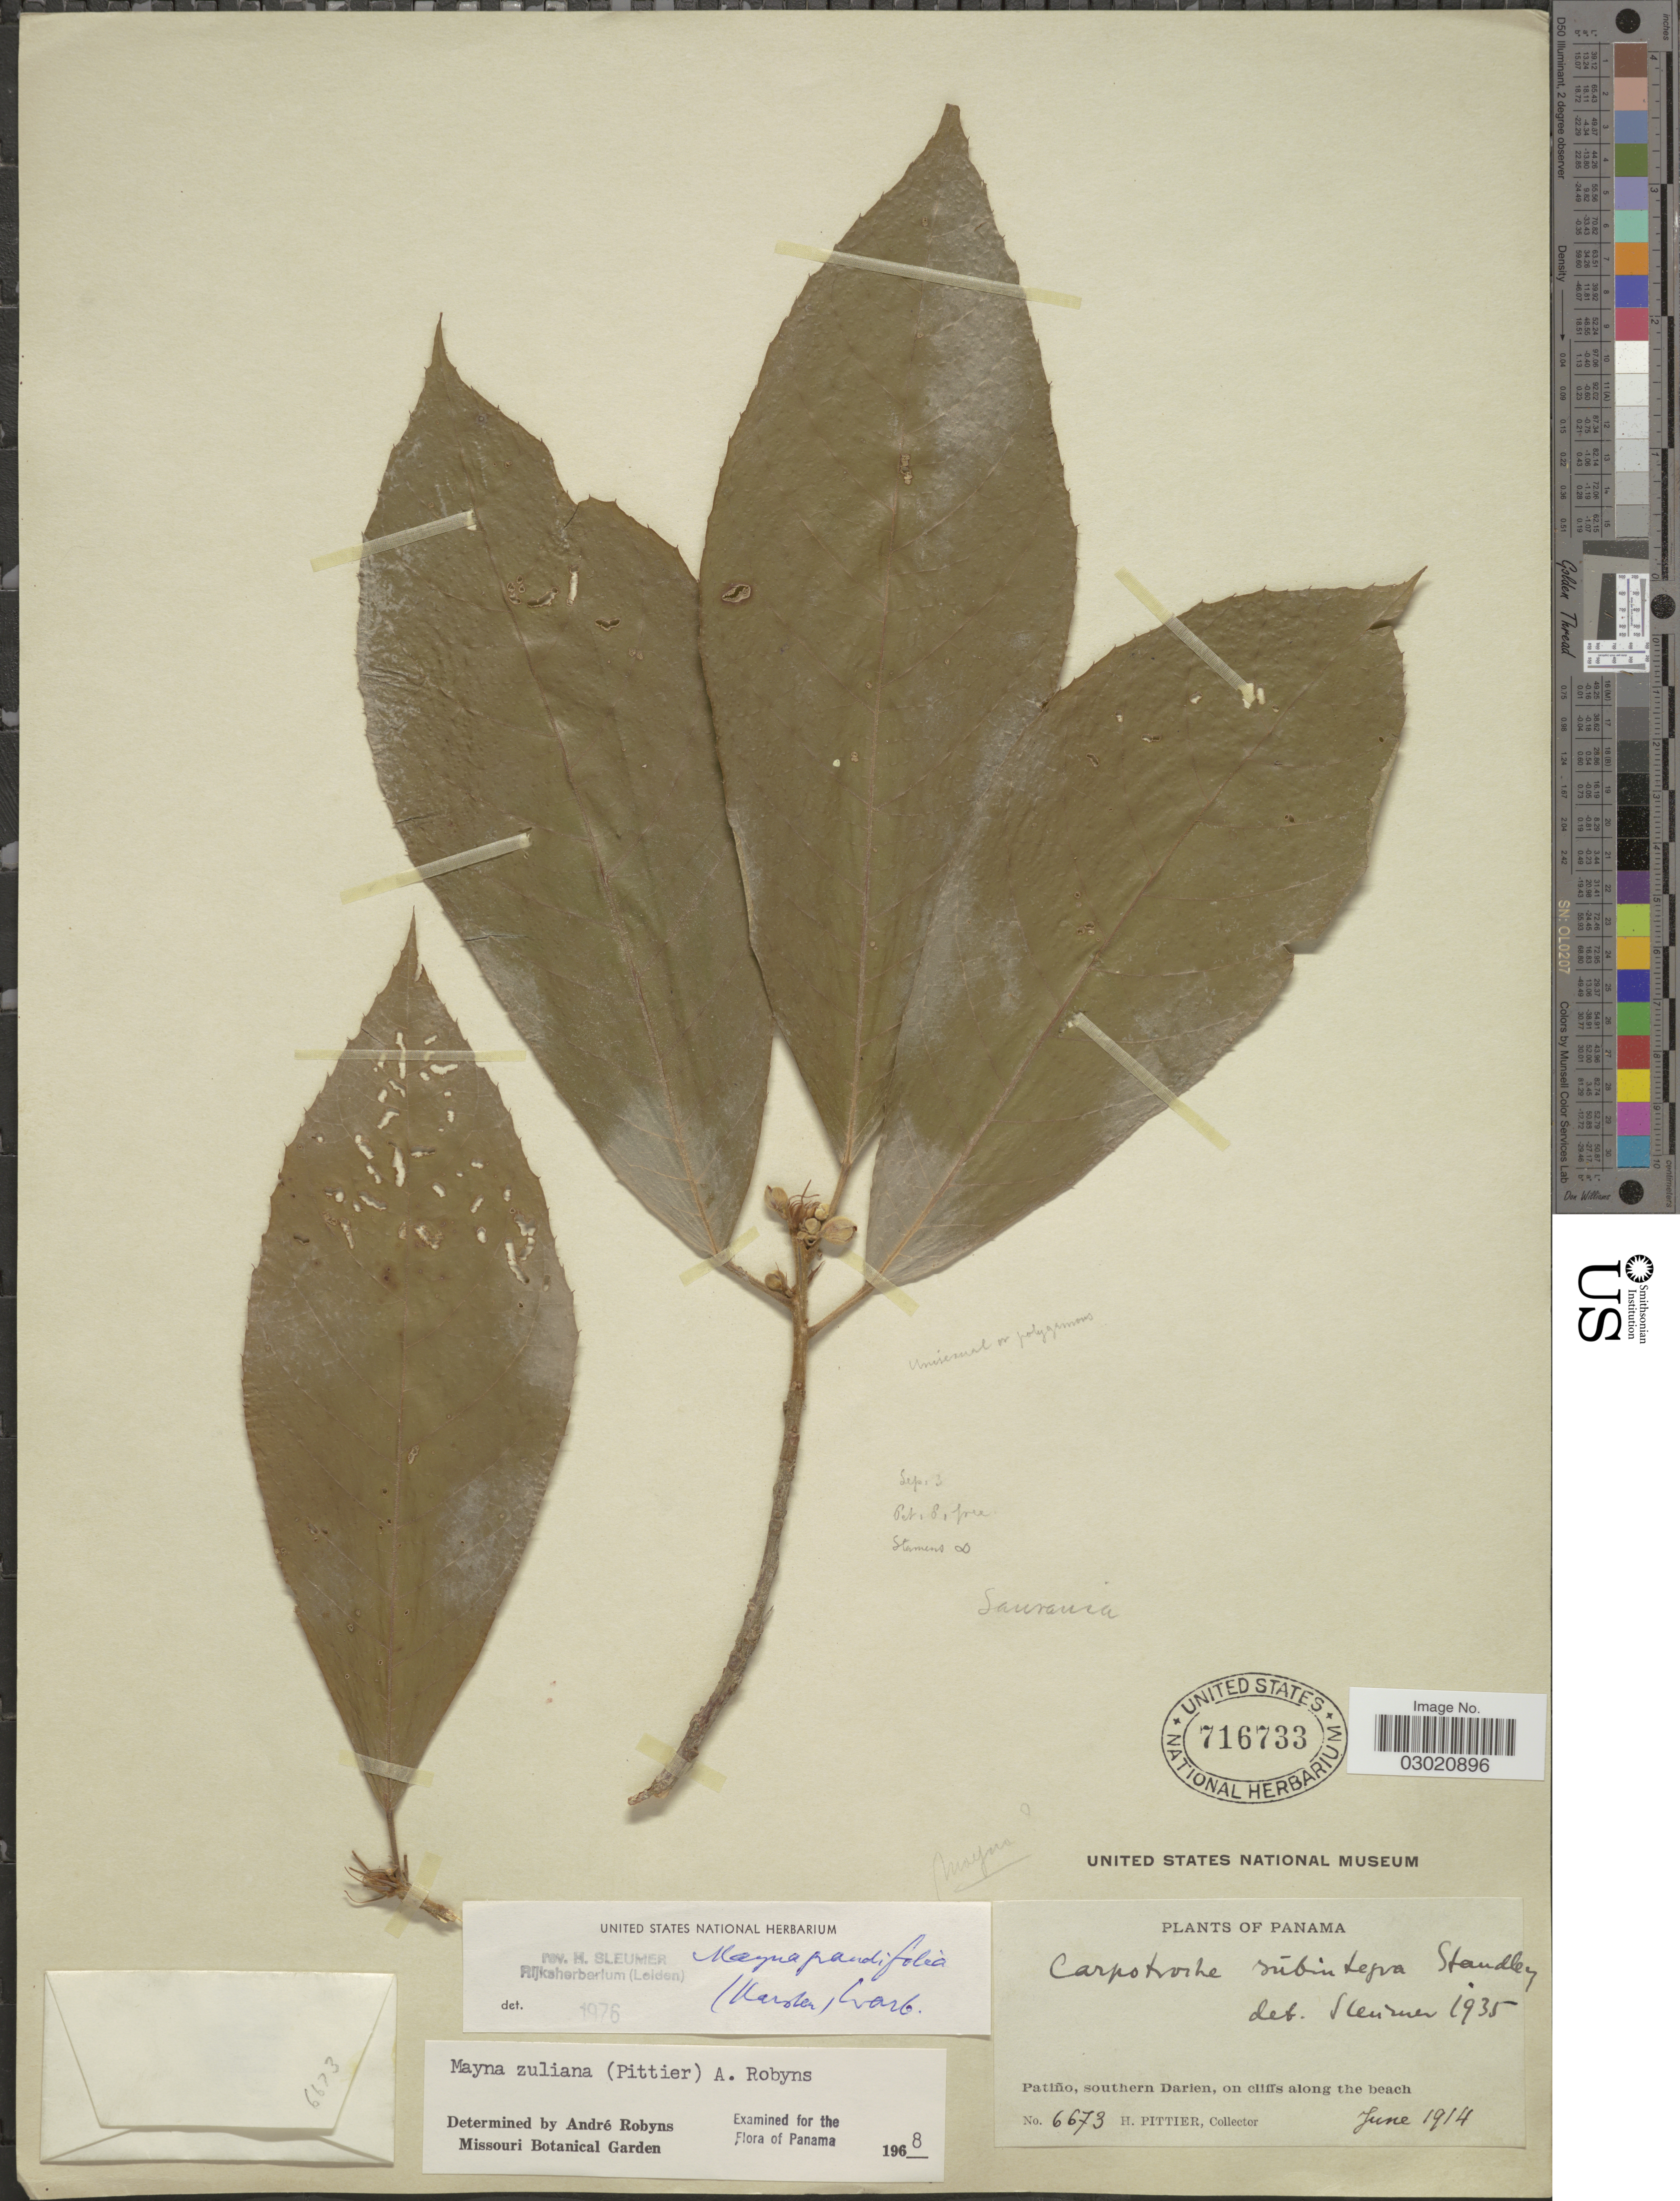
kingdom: Plantae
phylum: Tracheophyta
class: Magnoliopsida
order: Malpighiales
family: Achariaceae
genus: Mayna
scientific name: Mayna zuliana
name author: (Pittier) A. Robyns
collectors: H. F. Pittier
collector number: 6673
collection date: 1914-06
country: Panama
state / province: Darién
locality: Patiño, southern Darien, on cliffs along the beach.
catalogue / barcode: US 716733